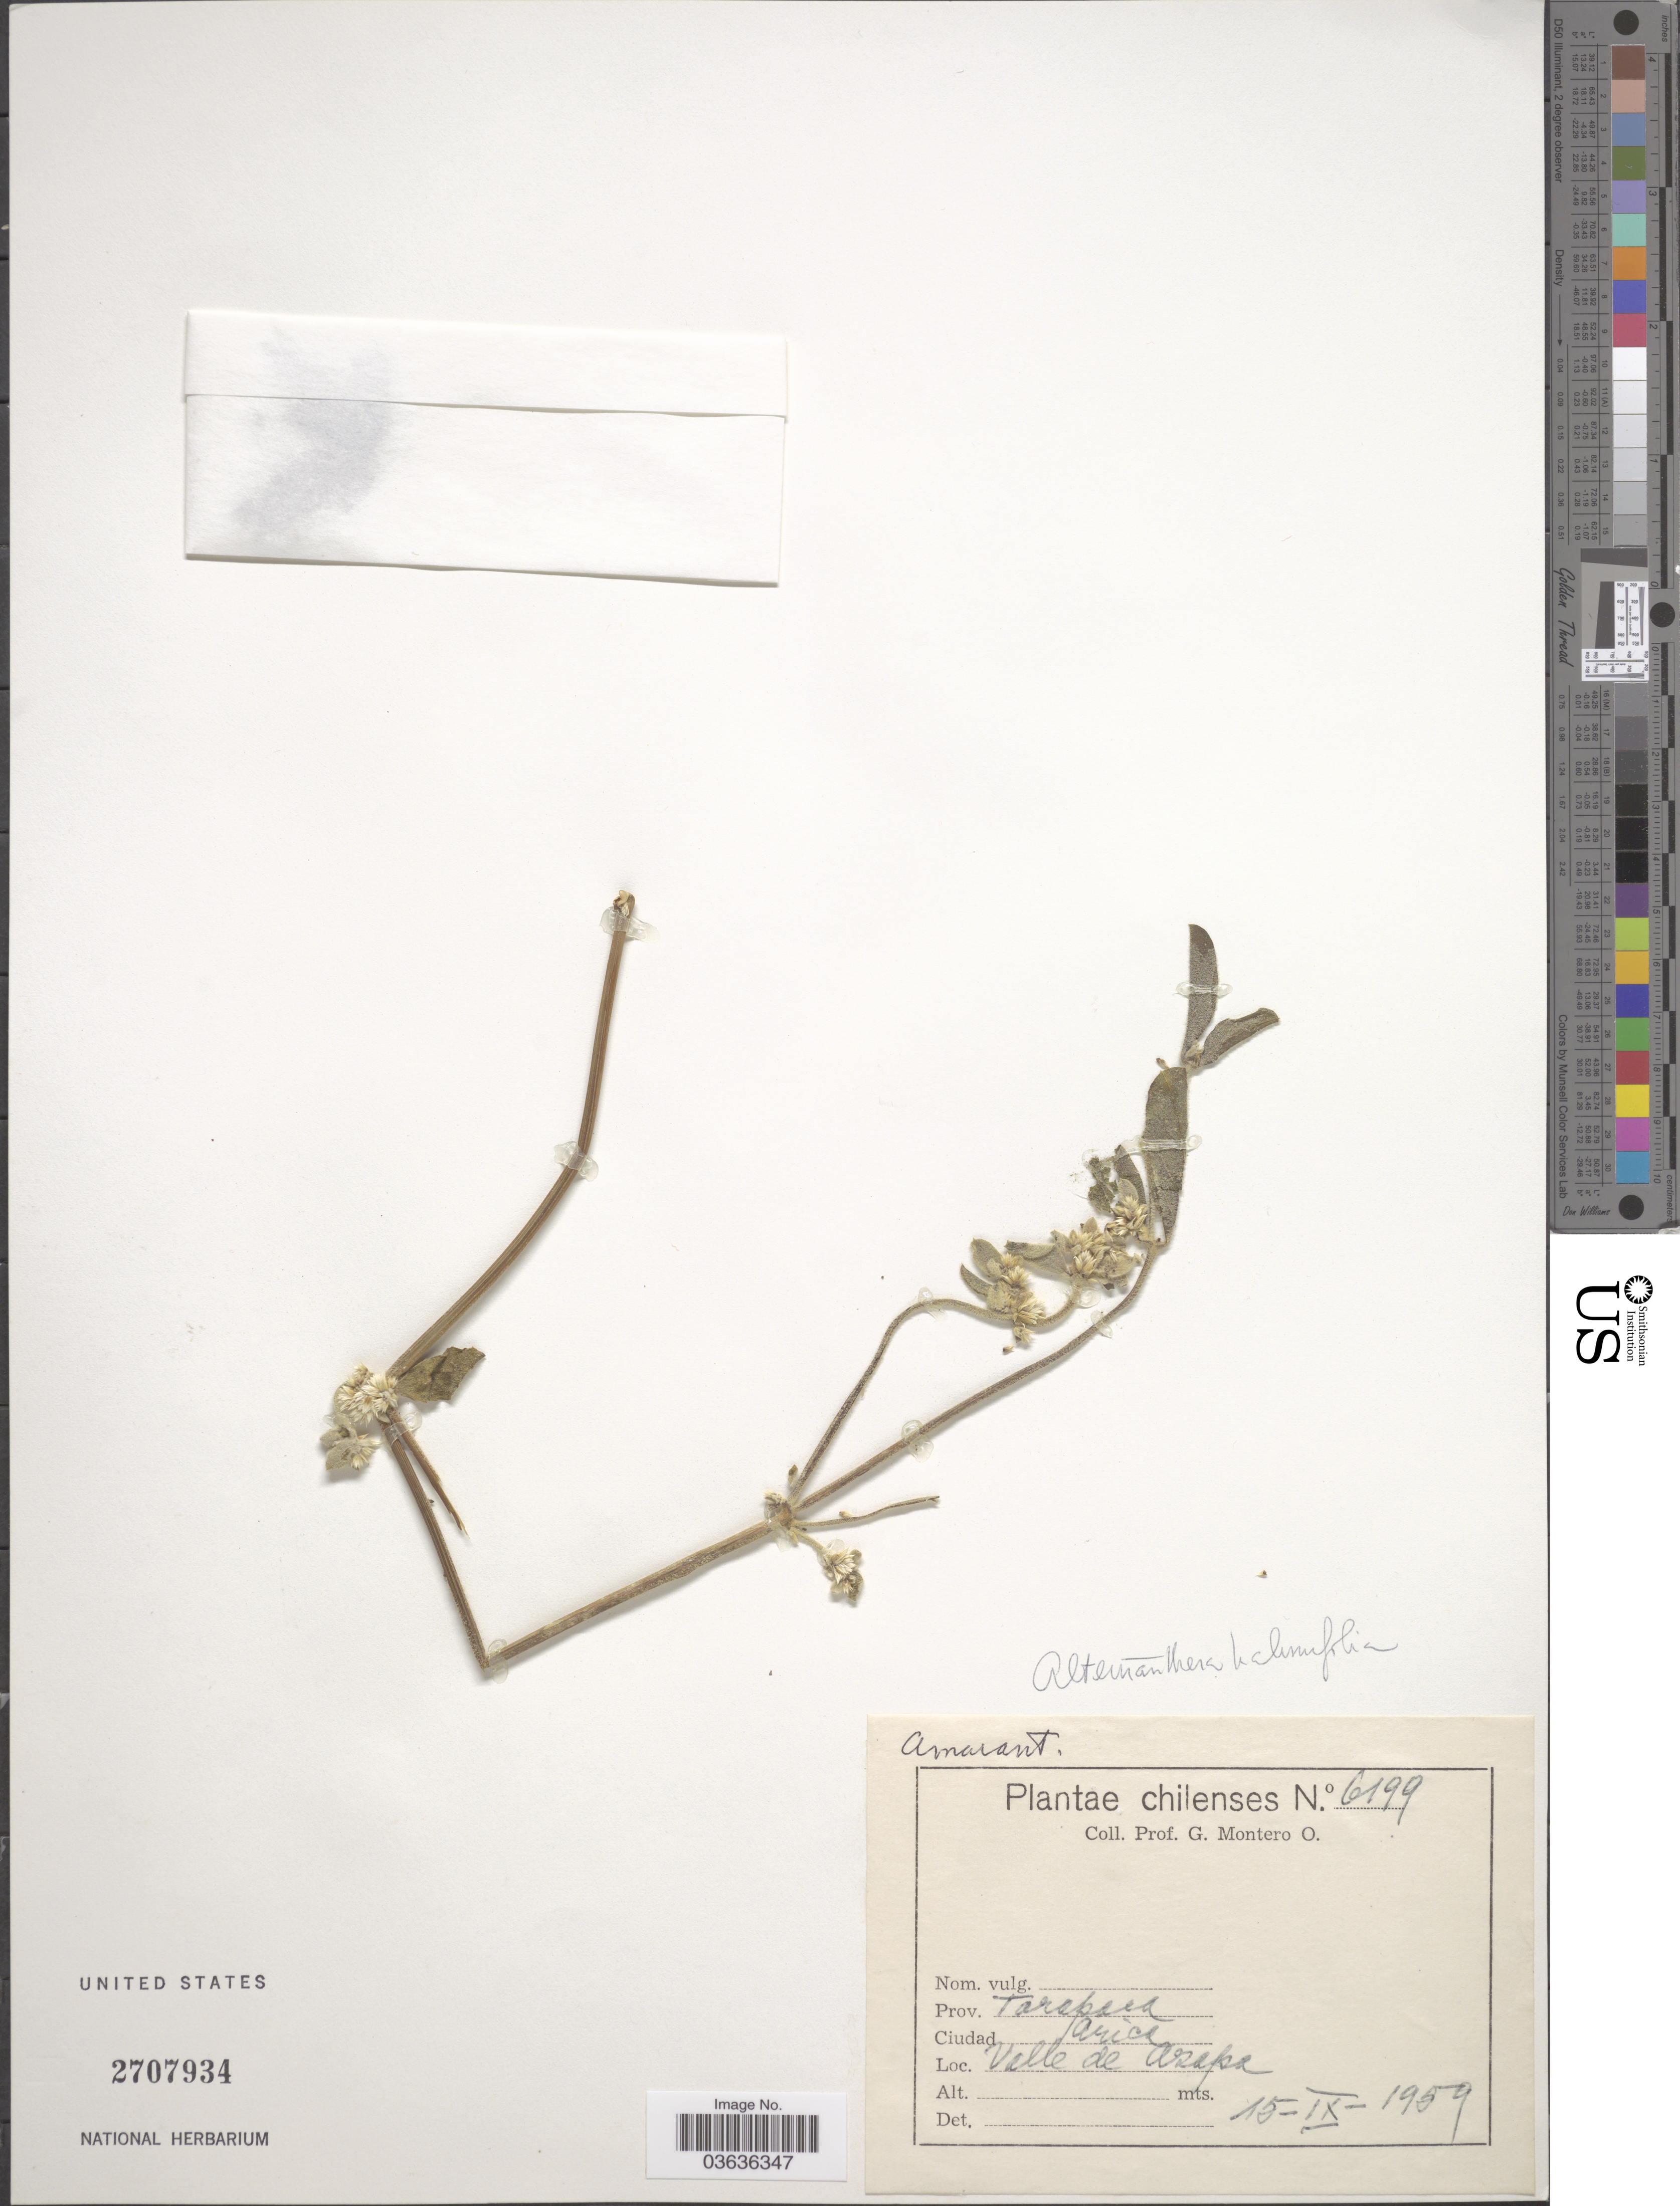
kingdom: Plantae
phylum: Tracheophyta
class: Magnoliopsida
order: Caryophyllales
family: Amaranthaceae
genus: Alternanthera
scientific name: Alternanthera halimifolia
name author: (Lam.) Standl. ex Pittier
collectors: G. Montero O.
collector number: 6199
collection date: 1959-09-15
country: Chile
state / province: Tarapacá (I)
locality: Prov. Tarapaca. Ciudad Arica. Valle de Azapa.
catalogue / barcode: US 2707934